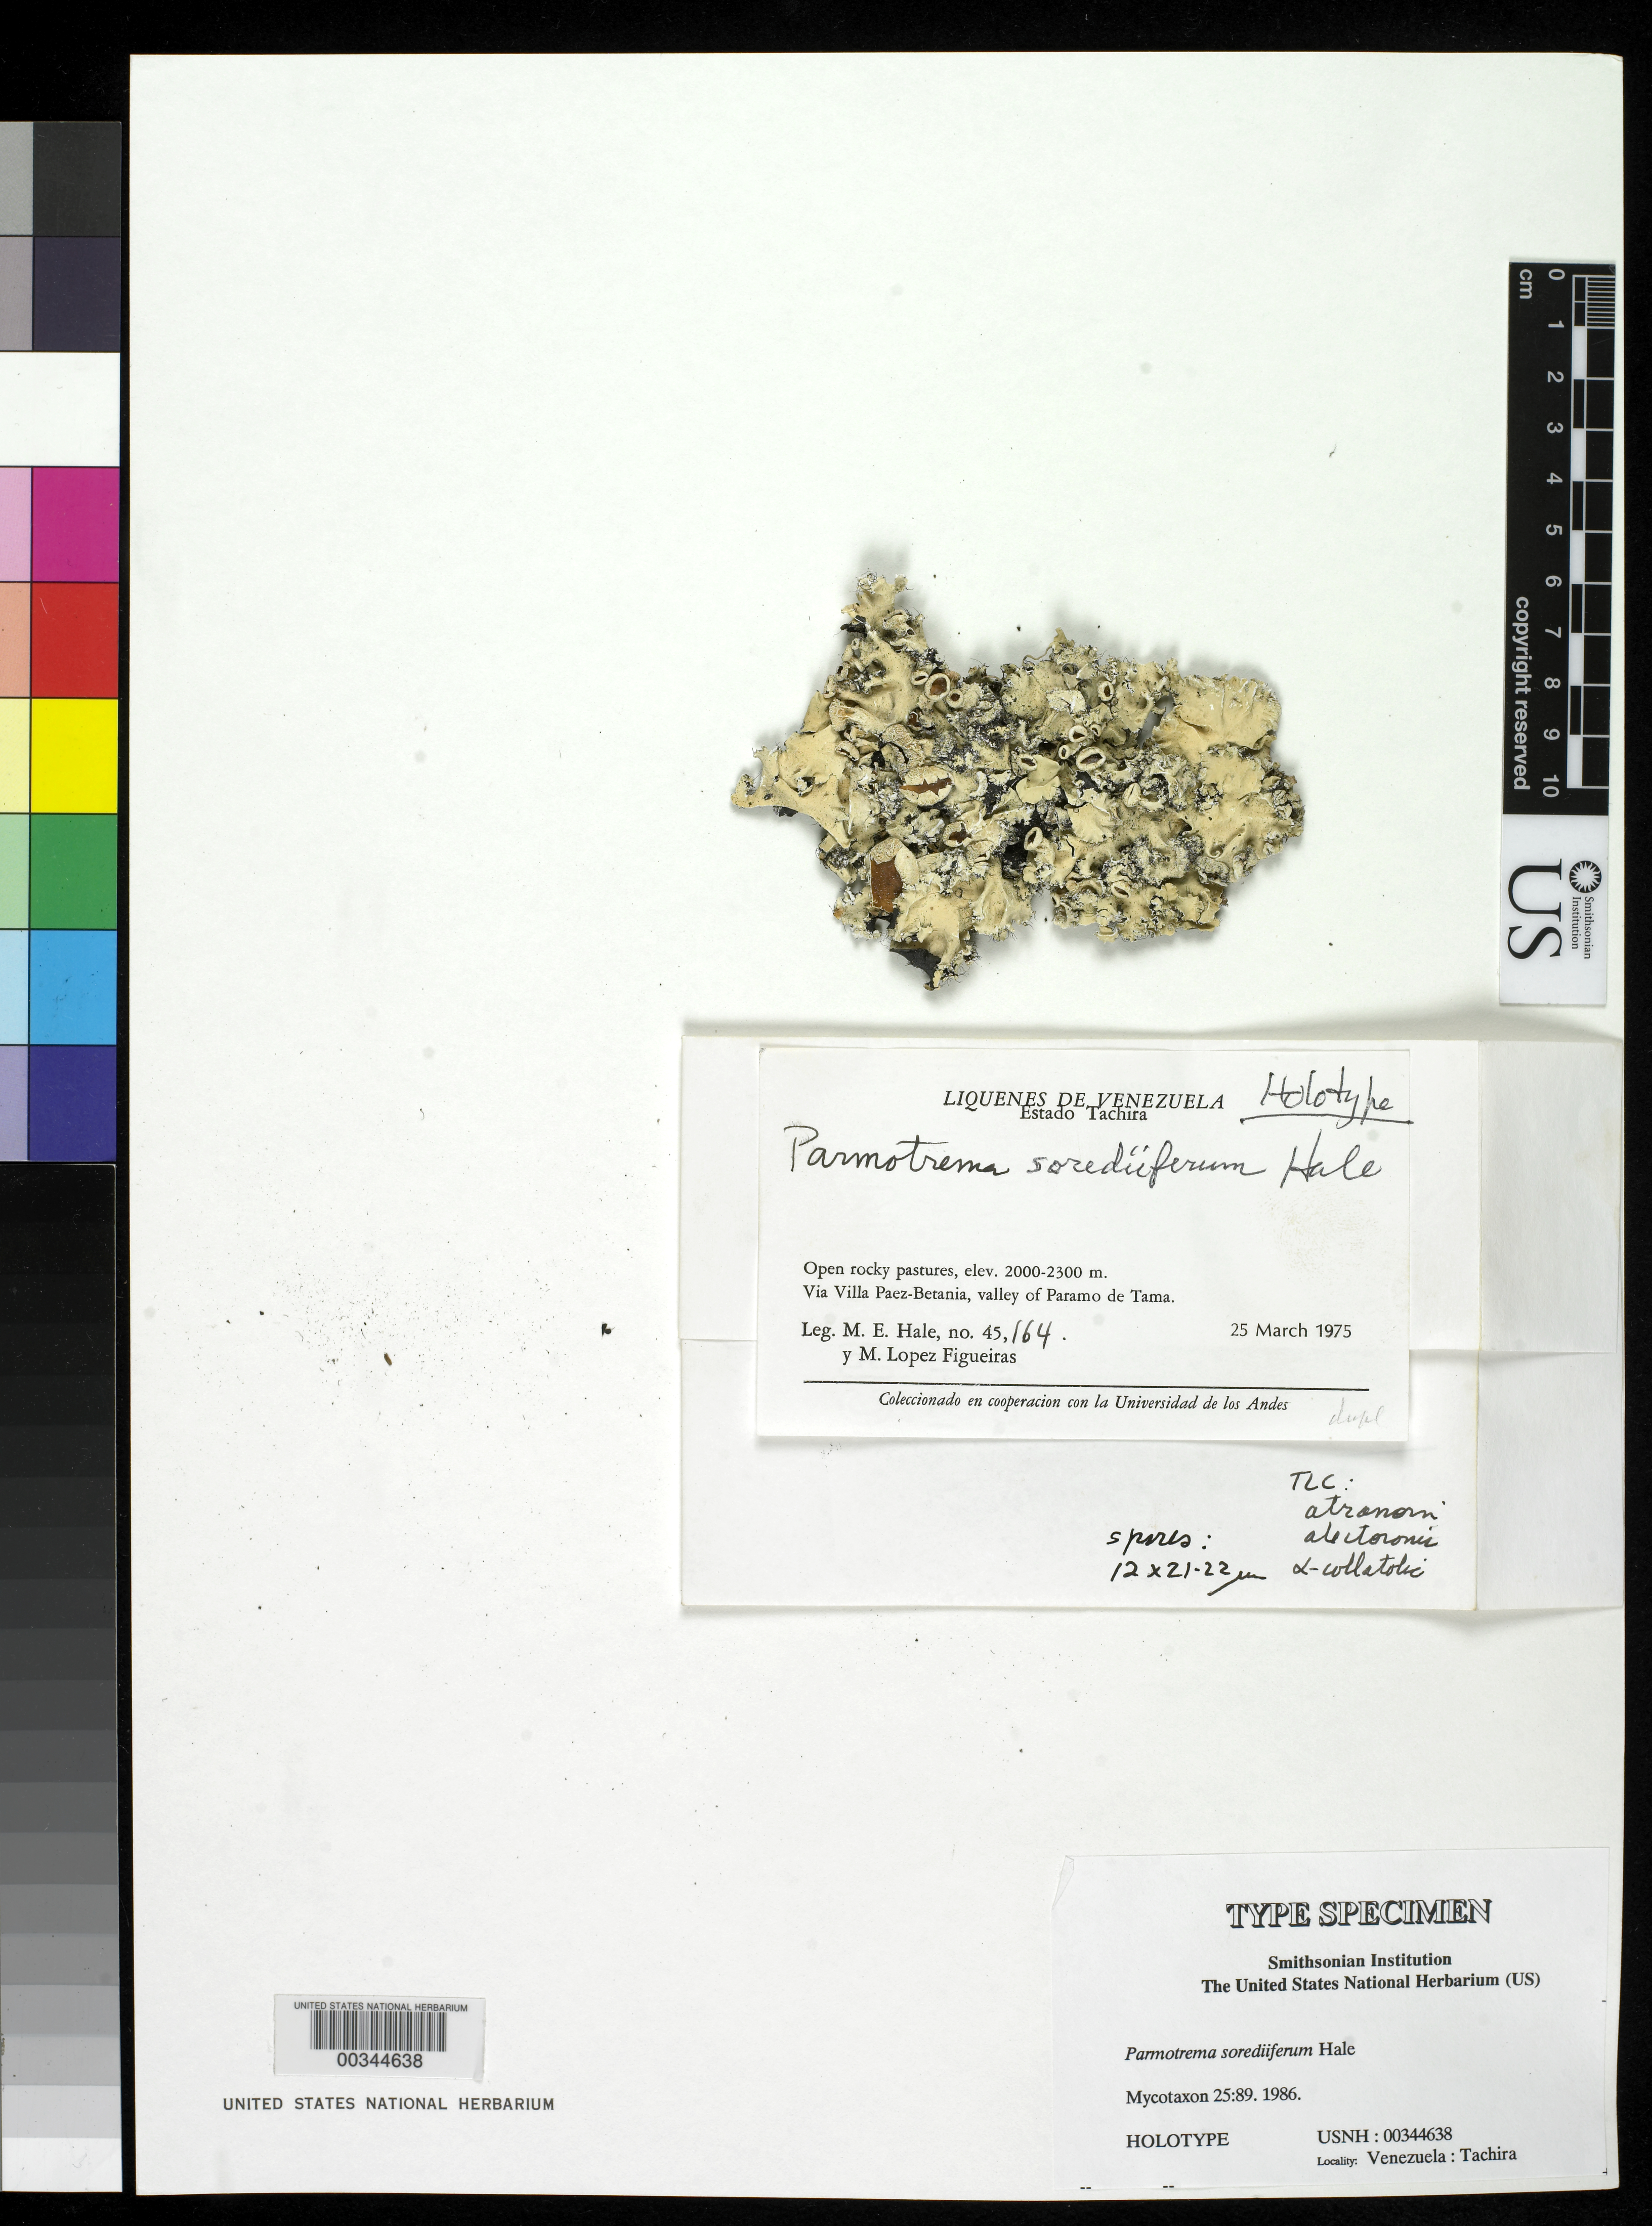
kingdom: Fungi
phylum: Ascomycota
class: Lecanoromycetes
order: Lecanorales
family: Parmeliaceae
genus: Parmotrema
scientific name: Parmotrema sorediiferum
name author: Hale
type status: Holotype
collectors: M. Hale & M. López Figueiras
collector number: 45164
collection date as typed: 25 Mar 1975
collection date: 1975-03-25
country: Venezuela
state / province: Tachira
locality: Via Villa Paez-Betania, valley of Paramo de Tama.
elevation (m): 2000